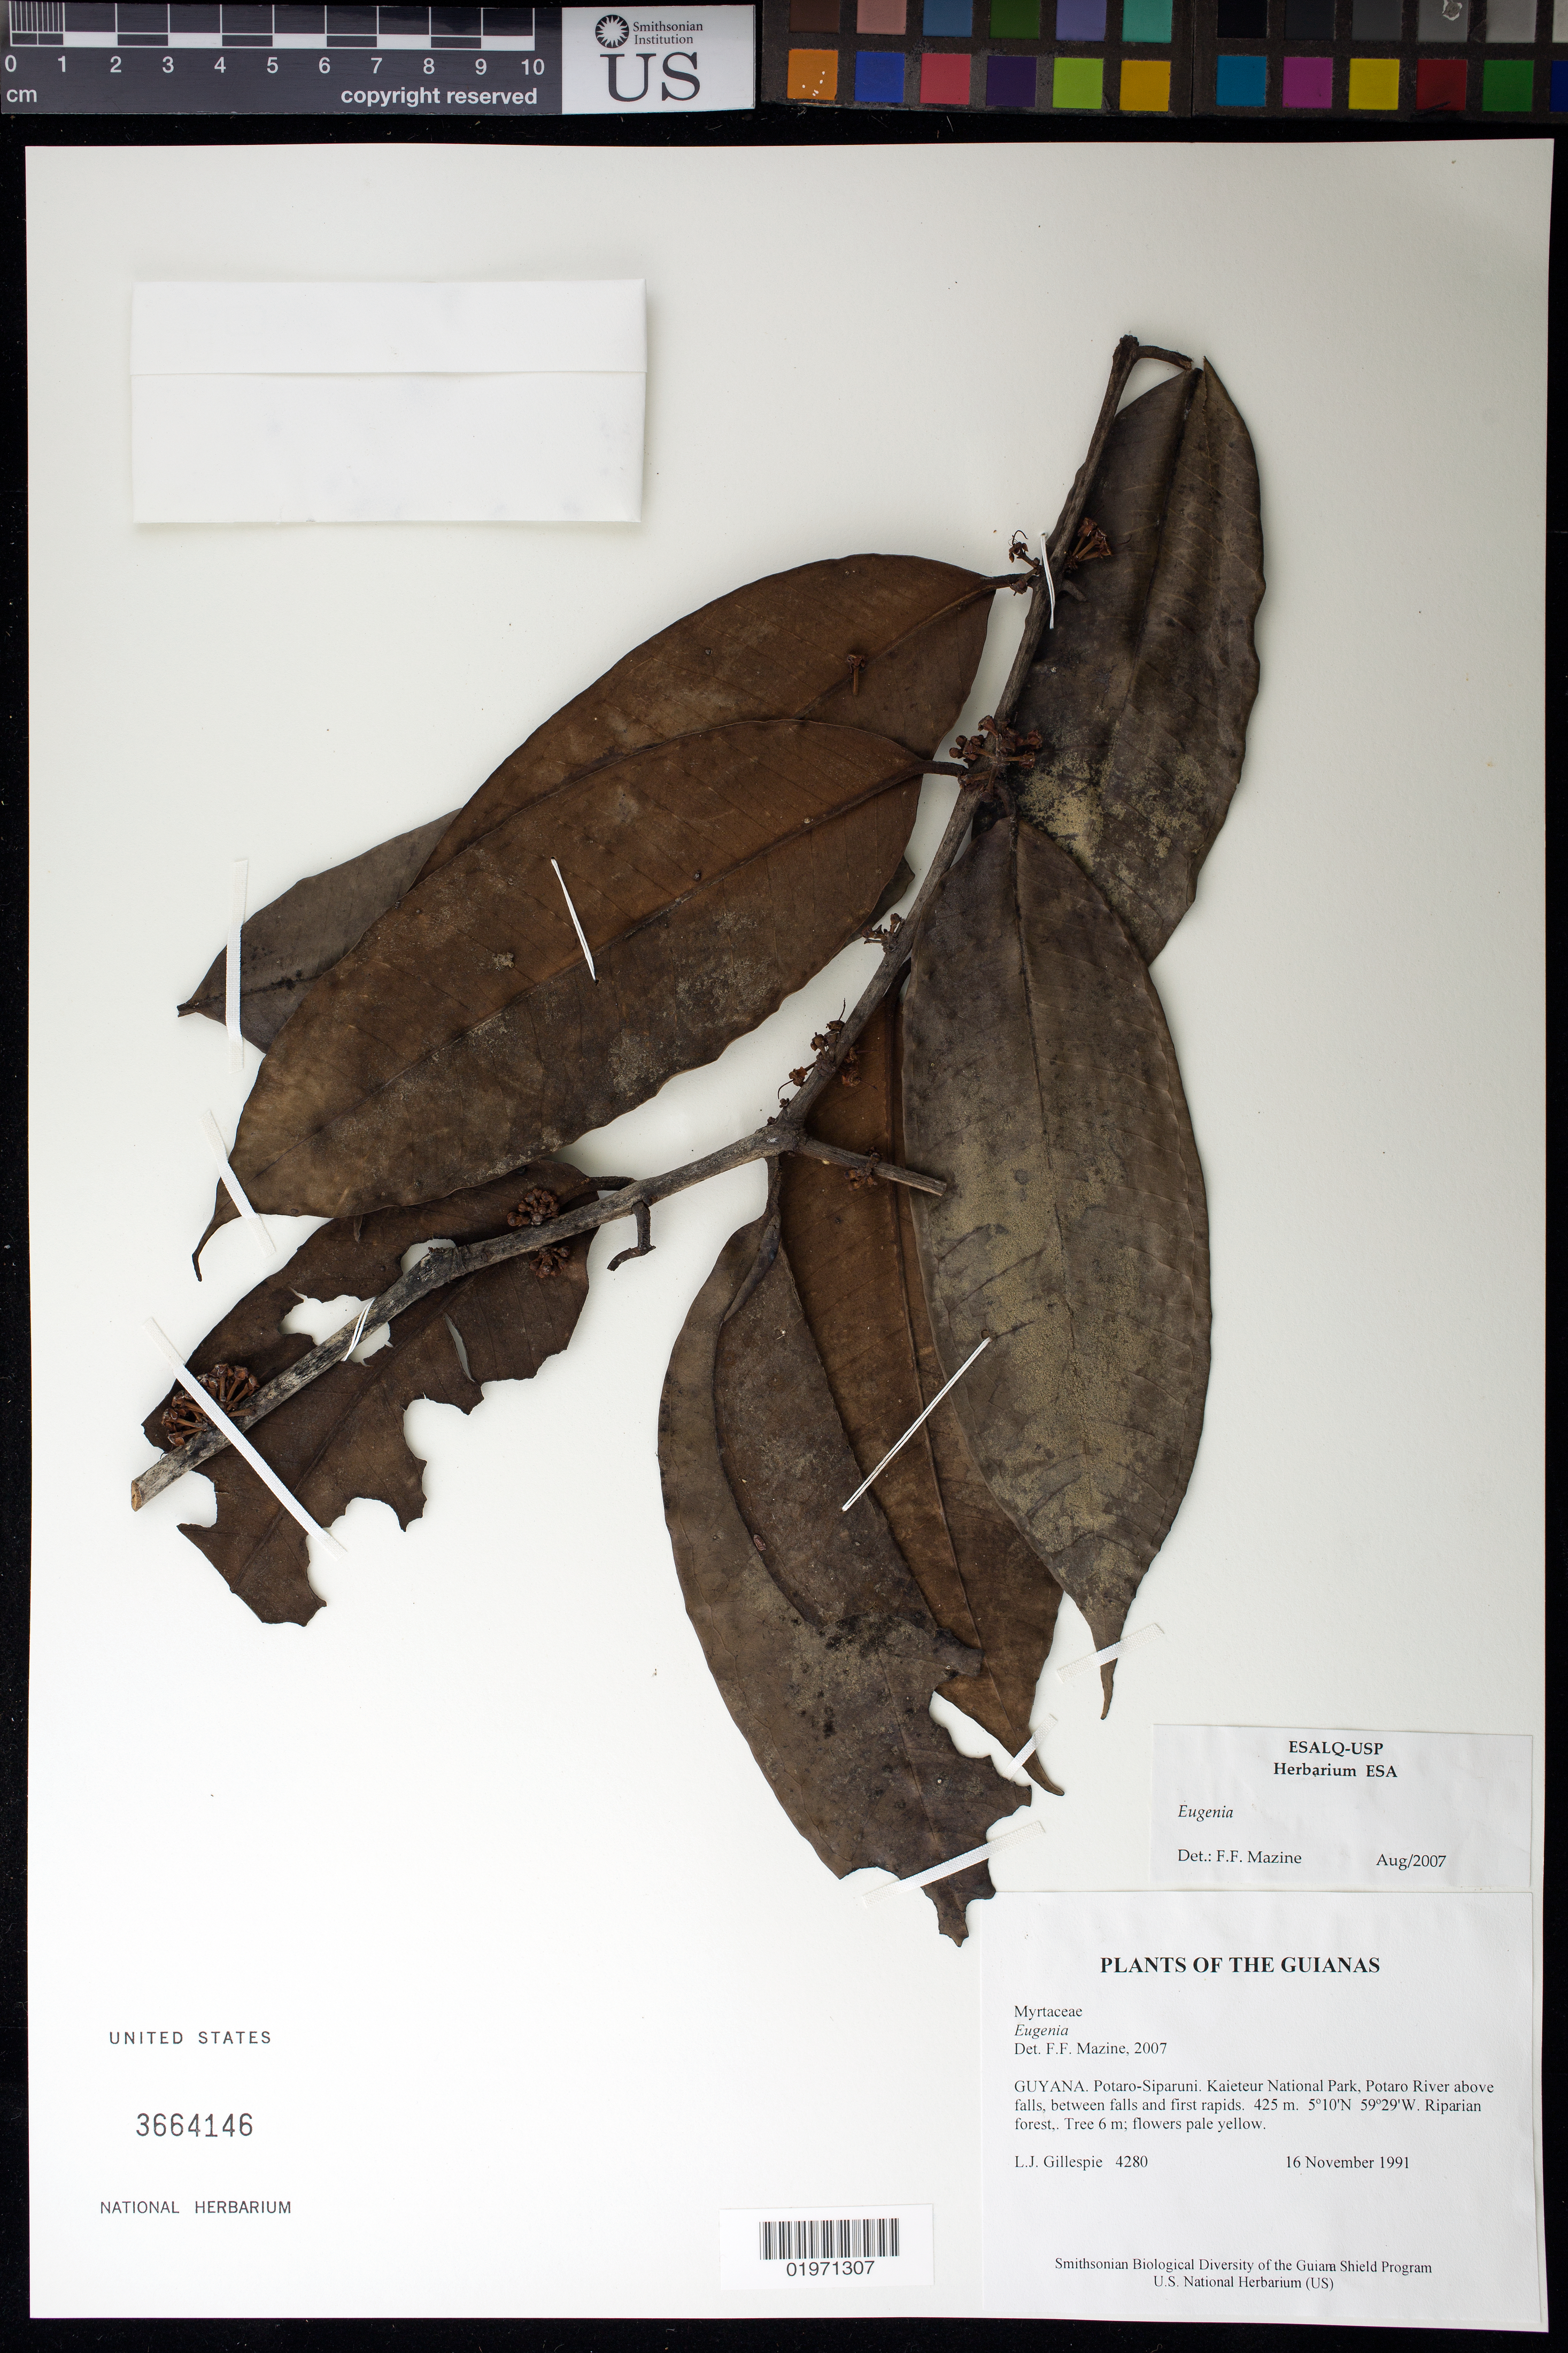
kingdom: Plantae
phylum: Tracheophyta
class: Magnoliopsida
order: Myrtales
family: Myrtaceae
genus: Eugenia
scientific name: Eugenia sp.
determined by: Mazine, Fiorella F.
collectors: L. J. Gillespie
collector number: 4280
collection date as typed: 16 November 1991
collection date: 1991-11-16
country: Guyana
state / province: Potaro-Siparuni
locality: Kaieteur National Park, Potaro River above falls, between falls and first rapids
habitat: Riparian forest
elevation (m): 425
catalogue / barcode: US 3664146